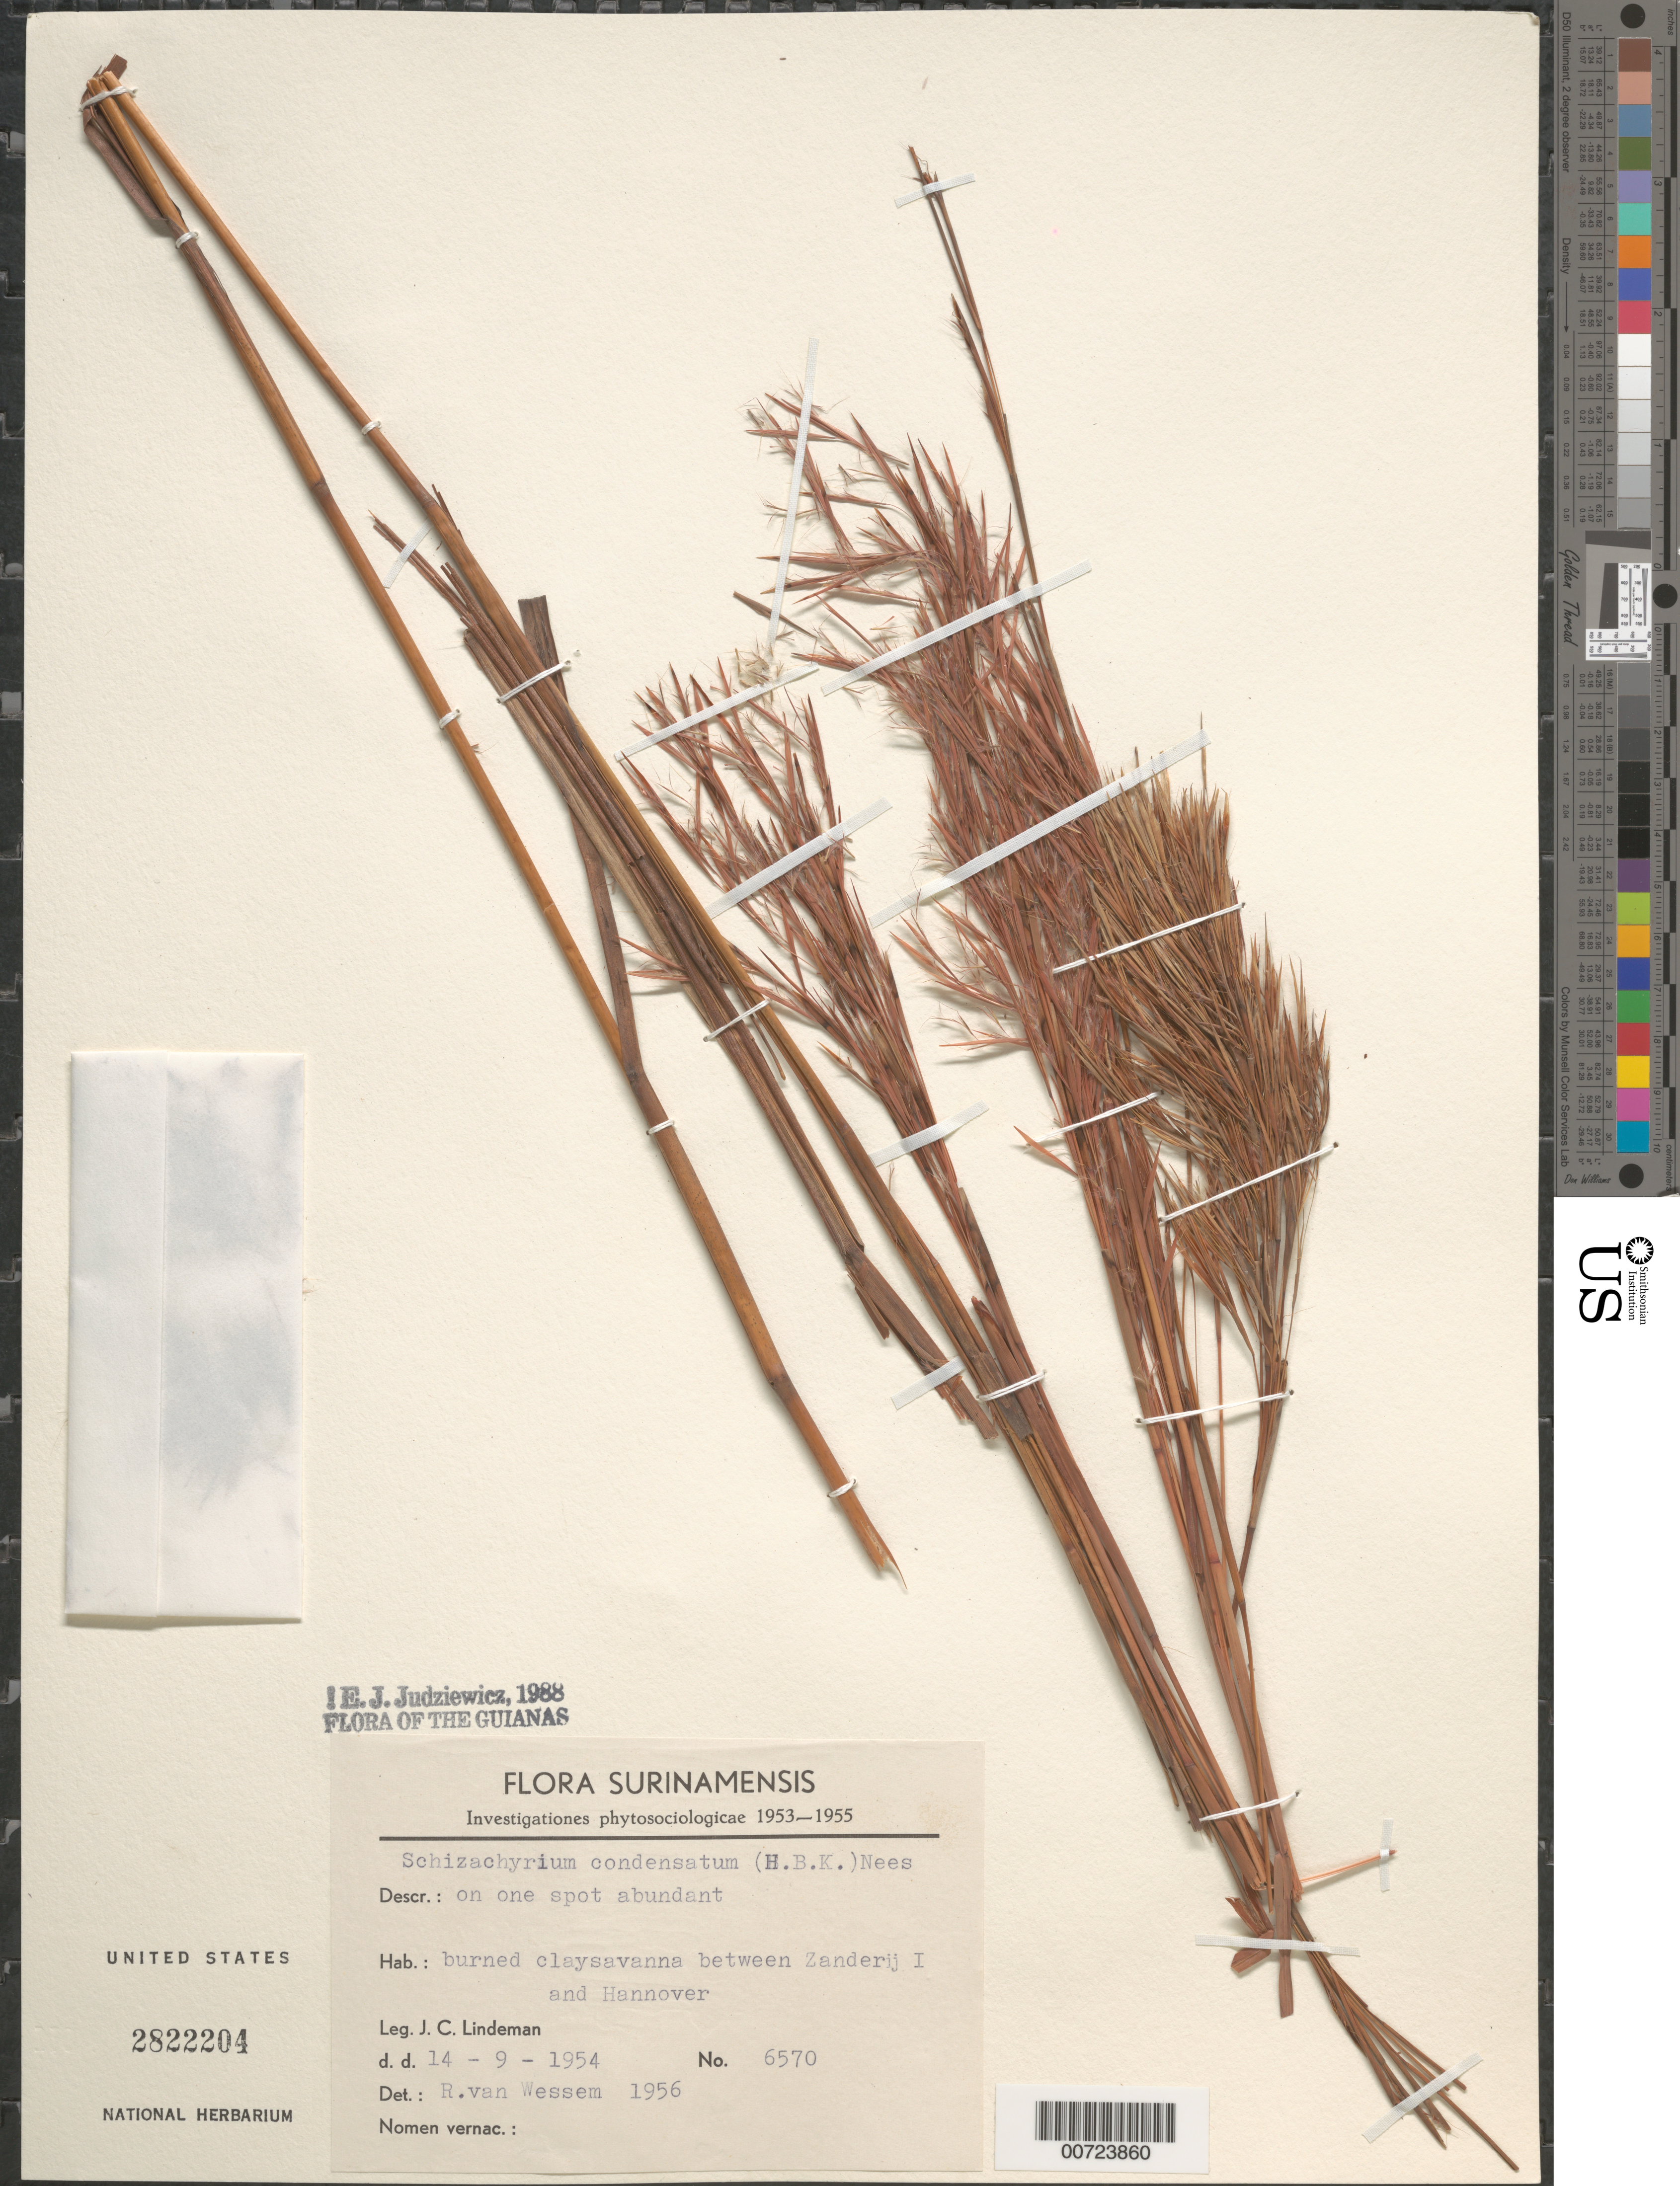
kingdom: Plantae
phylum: Tracheophyta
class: Liliopsida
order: Poales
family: Poaceae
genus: Schizachyrium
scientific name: Schizachyrium condensatum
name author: (Kunth) Nees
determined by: Judziewicz, E. J.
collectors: J. C. Lindeman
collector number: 6570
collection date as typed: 14-Sep-54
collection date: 1954-09-14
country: Suriname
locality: Zanderij I, to Hannover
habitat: Burned clay savanna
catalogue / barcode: US 2822204